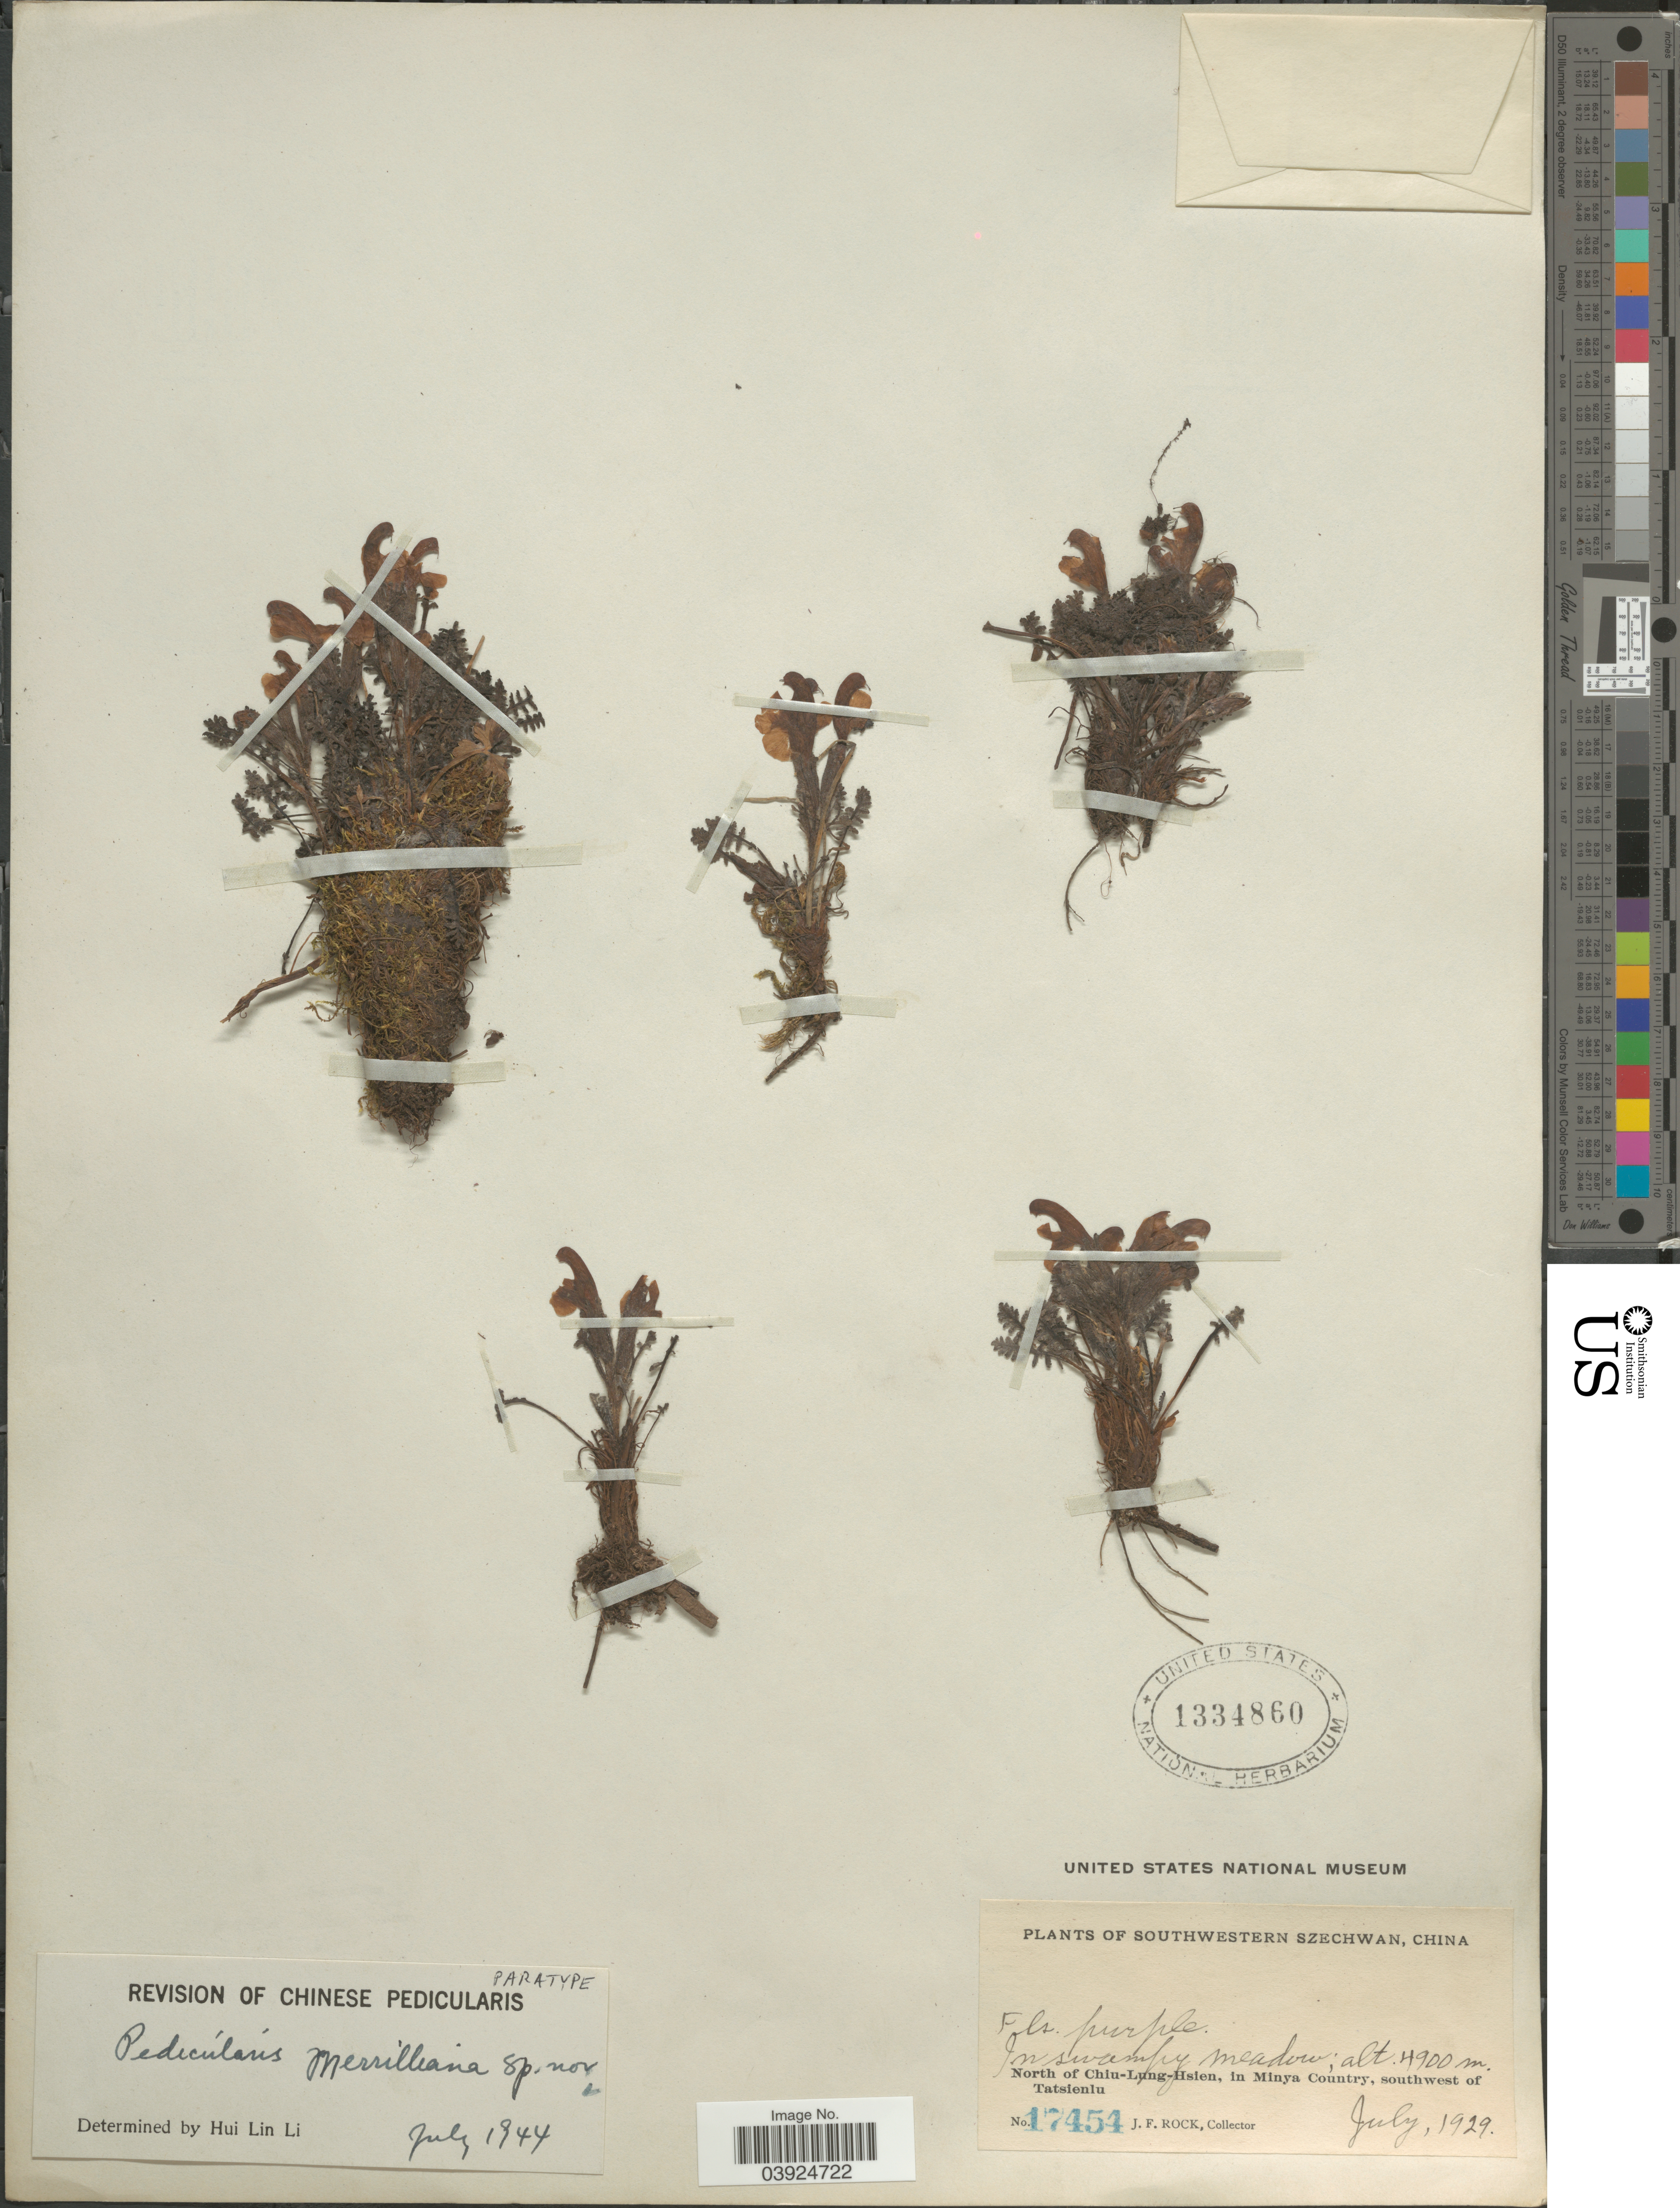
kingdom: Plantae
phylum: Tracheophyta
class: Magnoliopsida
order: Lamiales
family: Orobanchaceae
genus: Pedicularis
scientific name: Pedicularis merrilliana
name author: H.L. Li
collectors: J. Rock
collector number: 17454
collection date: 1929-07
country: China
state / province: Sichuan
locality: Southwestern Szechwan. North of Chiu-Lung-Hsien, in Minya Country, southwest of Tatsienlu.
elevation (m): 4900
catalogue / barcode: US 1334860